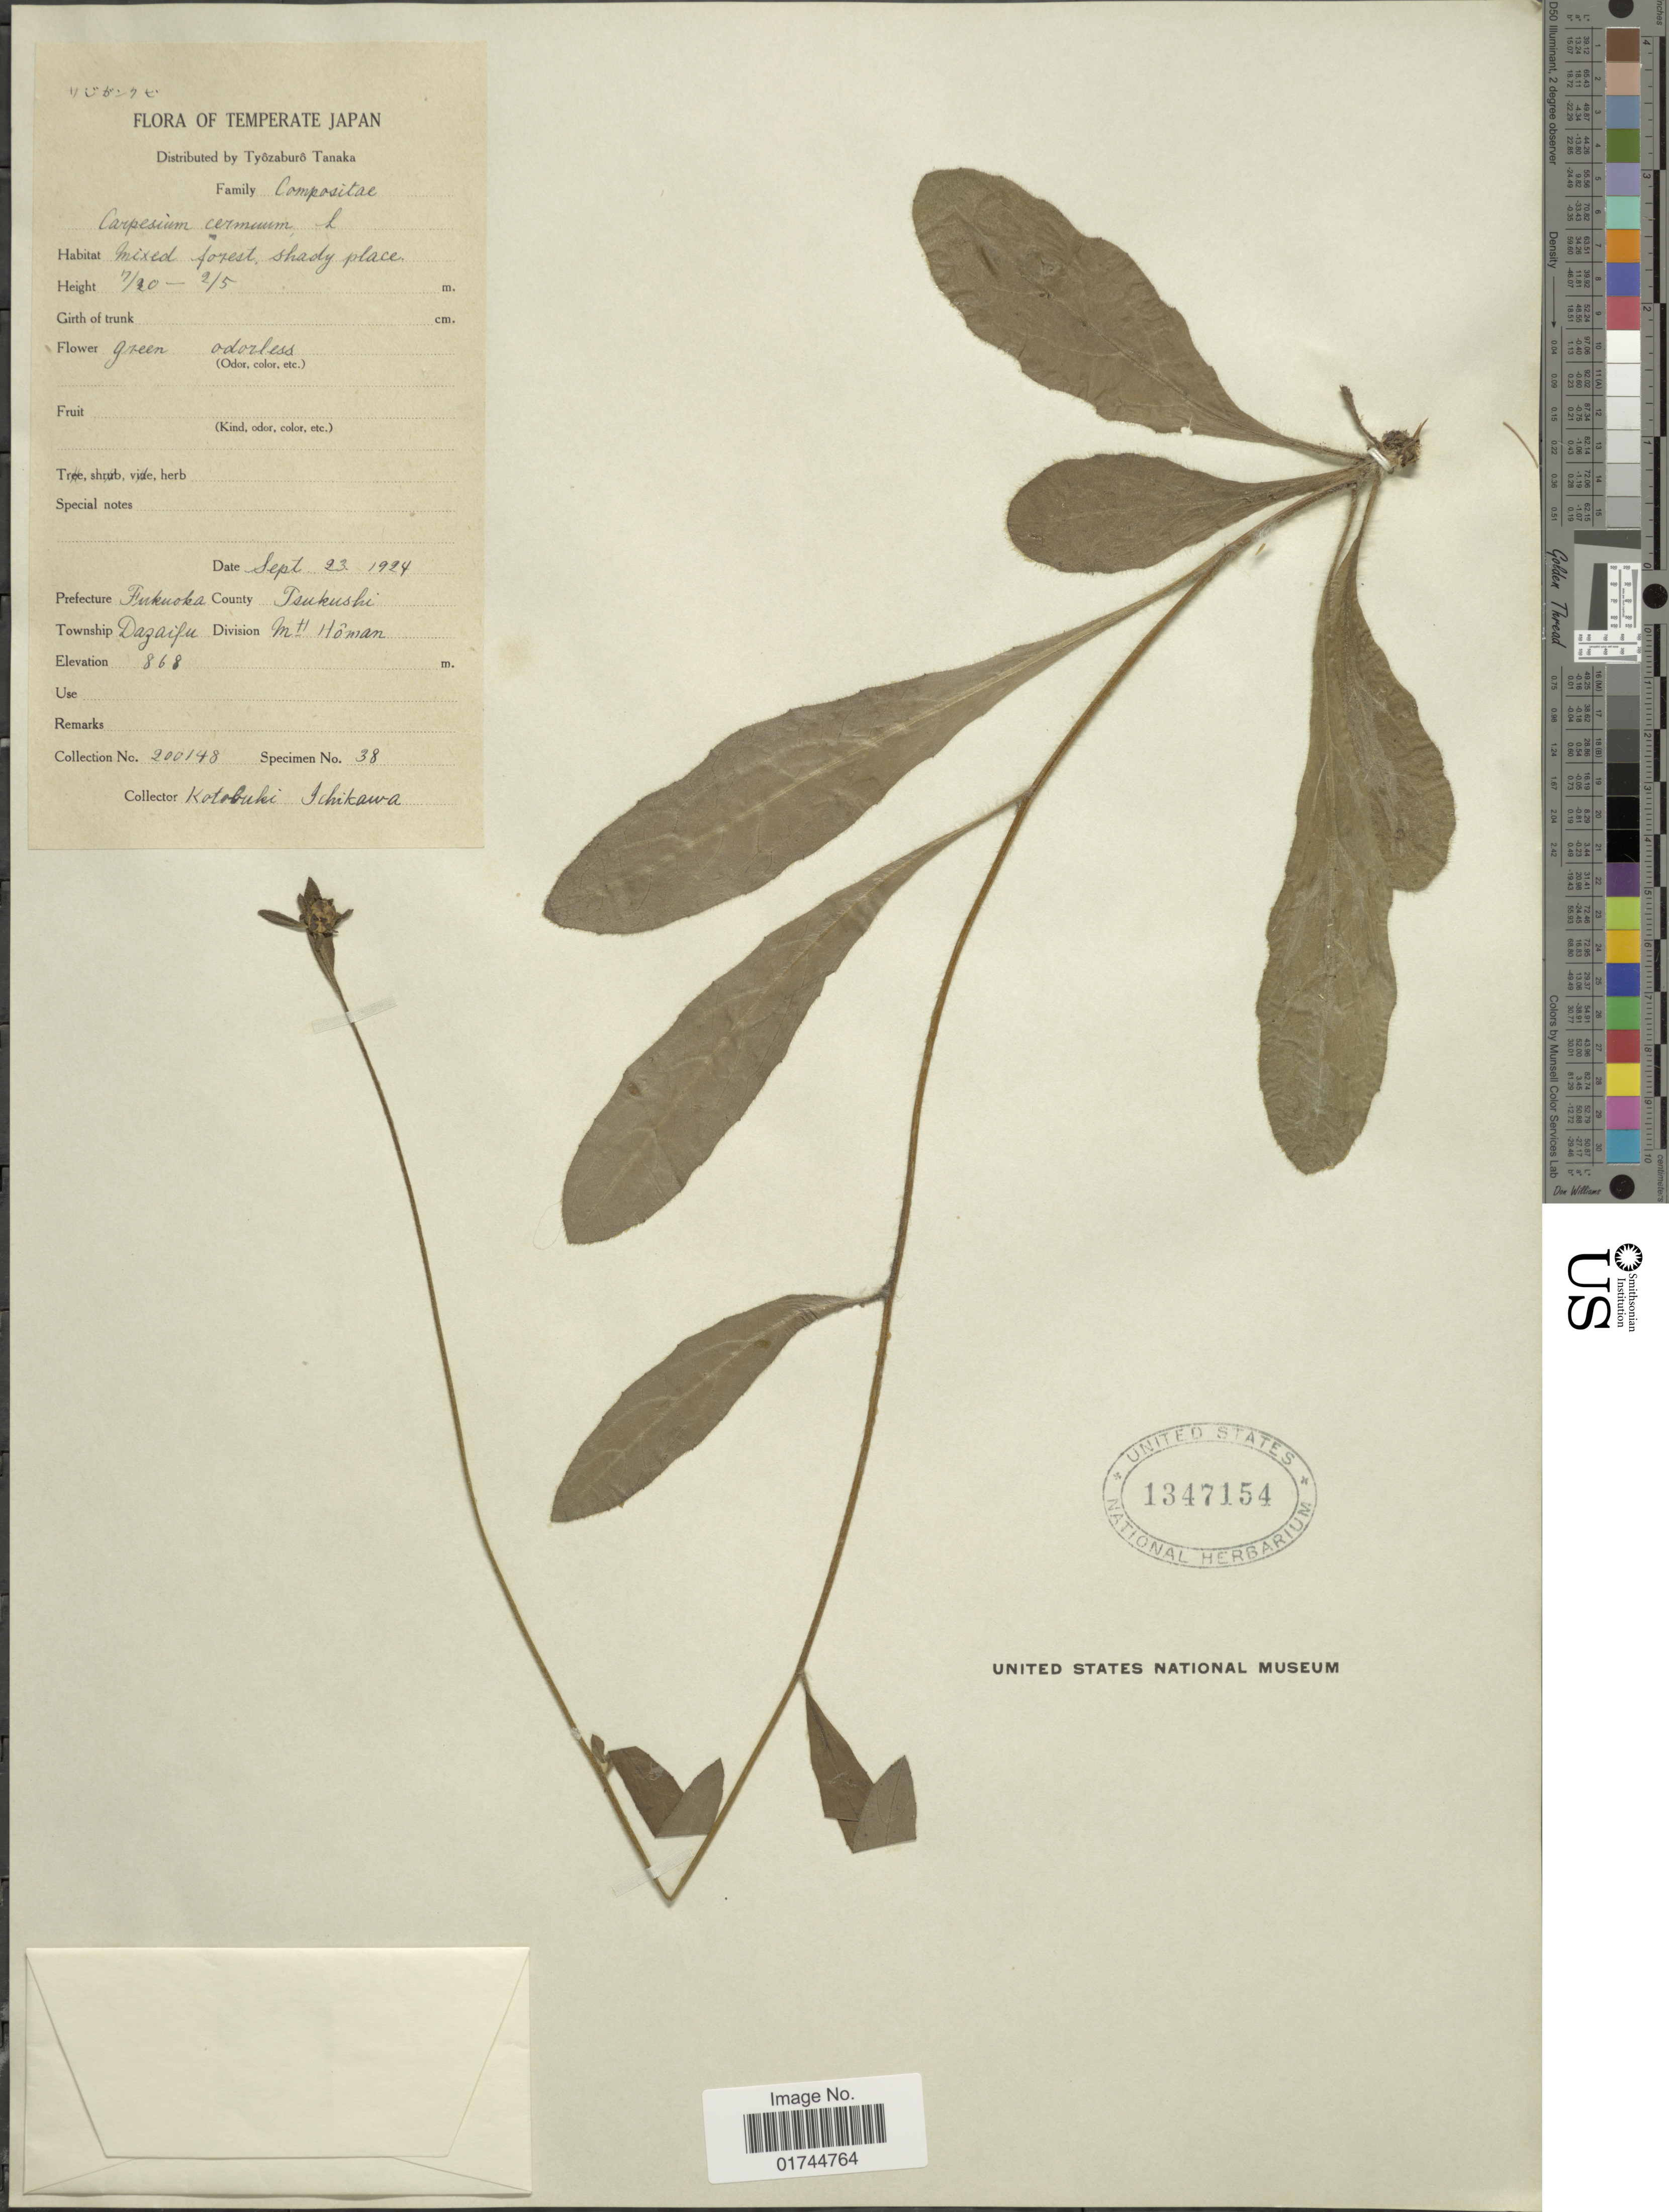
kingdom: Plantae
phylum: Tracheophyta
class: Magnoliopsida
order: Asterales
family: Asteraceae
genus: Carpesium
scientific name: Carpesium glossophyllum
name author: Maxim.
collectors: K. Ichikawa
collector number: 200148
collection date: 1924-09-23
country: Japan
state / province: Hukuoka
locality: County tsukushi, Dazaifu, Mt. Homan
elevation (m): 868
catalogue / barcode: US 134715